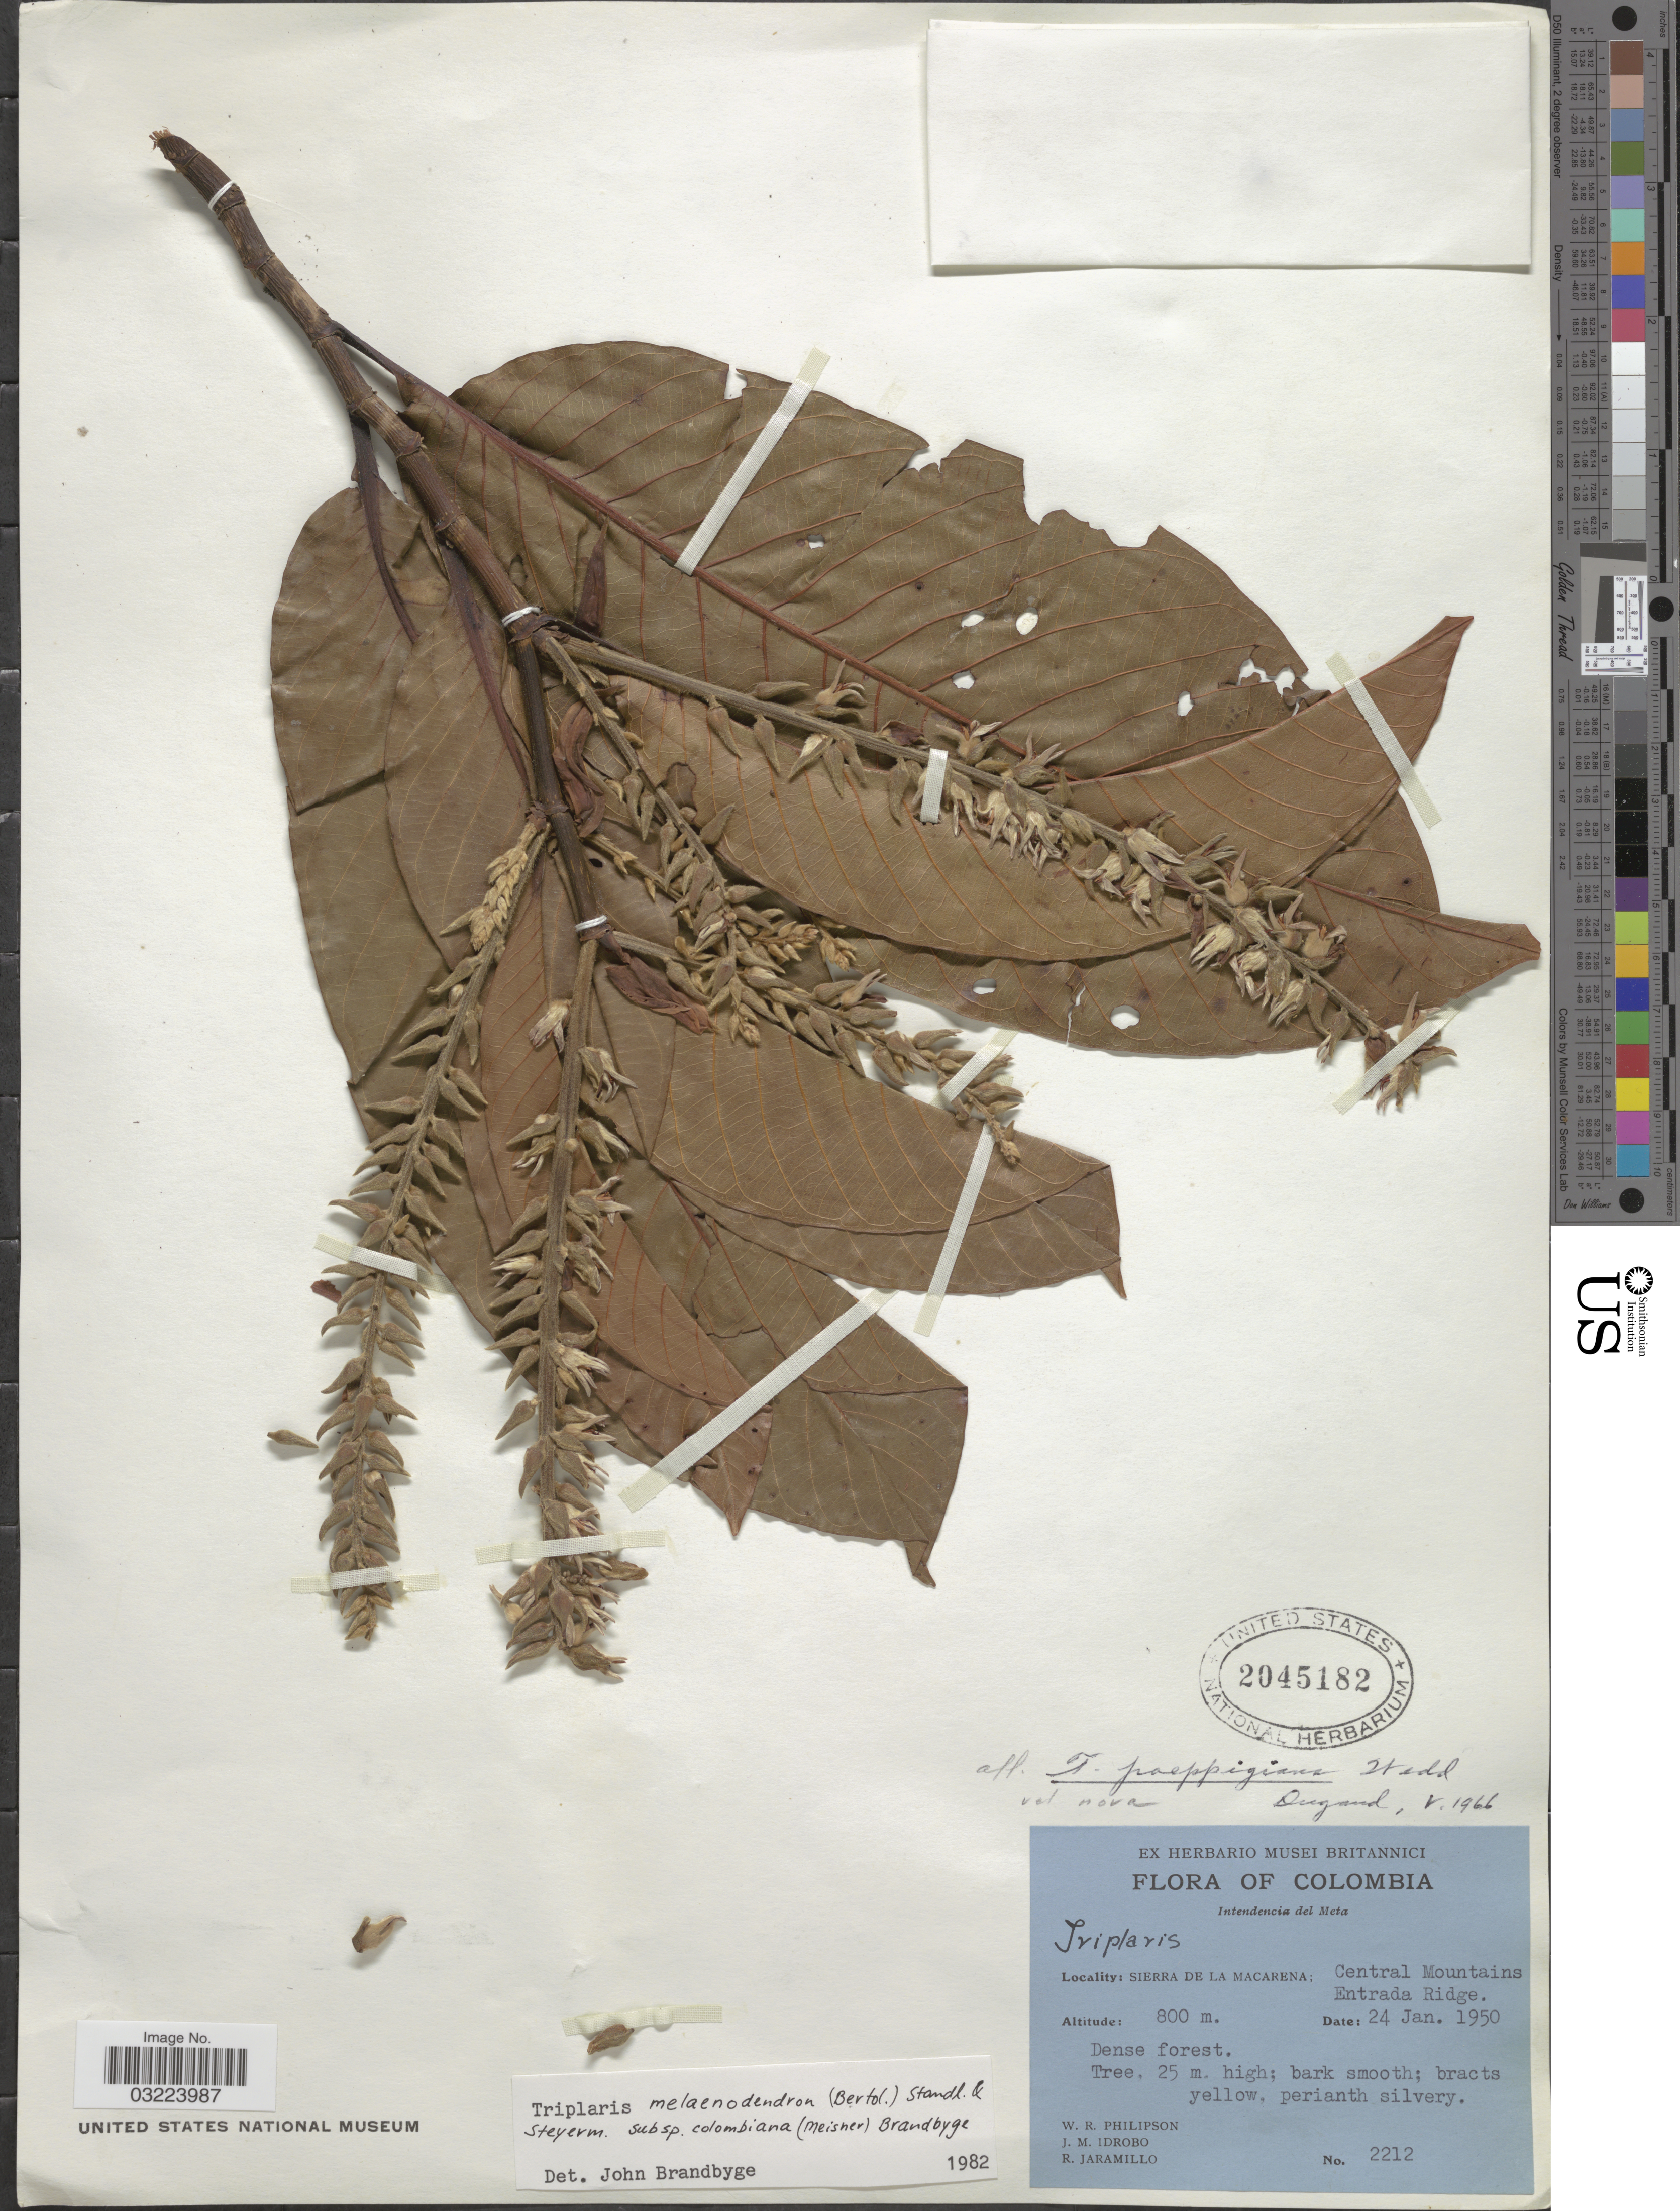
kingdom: Plantae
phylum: Tracheophyta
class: Magnoliopsida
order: Caryophyllales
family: Polygonaceae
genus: Triplaris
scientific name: Triplaris melaenodendron subsp. colombiana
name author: (Meisn.) Brandbyge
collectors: W. R. Philipson, J. M. Idrobo & R. Jaramillo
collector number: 2212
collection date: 1950-01-24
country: Colombia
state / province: Meta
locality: Intendencia del Meta. Sierra de La Macarena: Central Mountains Entrada Ridge.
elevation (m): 800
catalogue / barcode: US 2045182